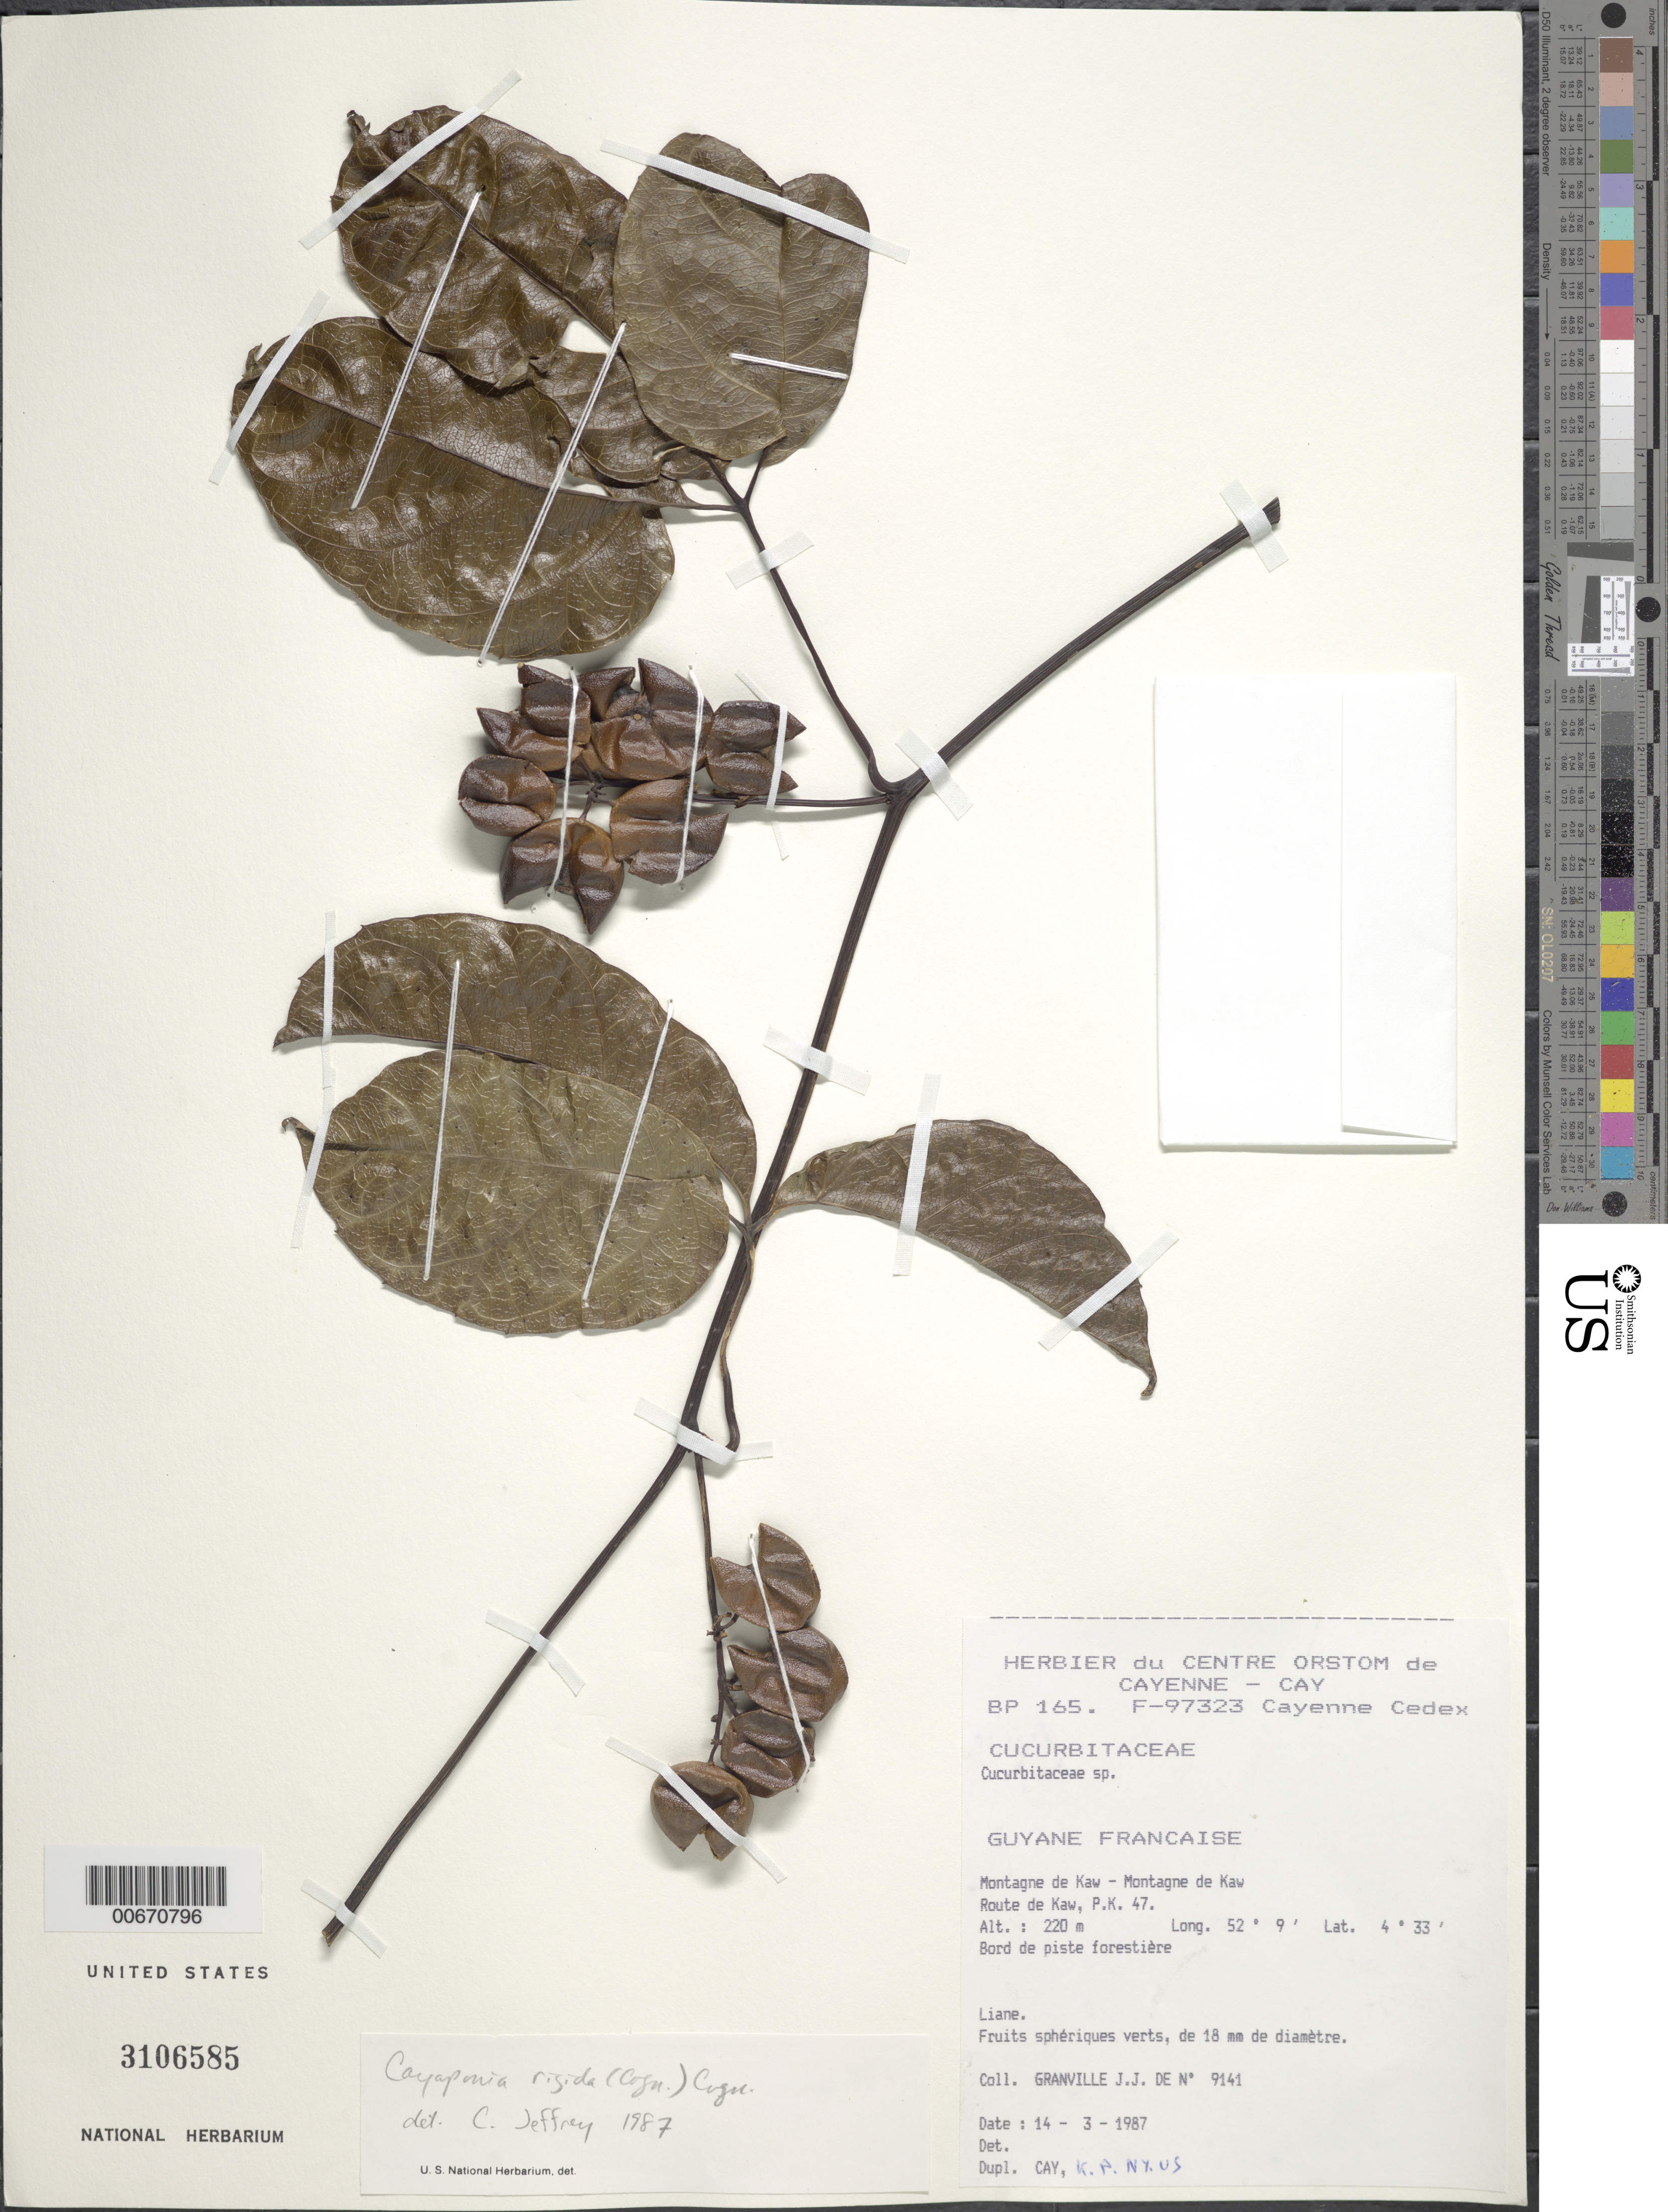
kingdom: Plantae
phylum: Tracheophyta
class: Magnoliopsida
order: Cucurbitales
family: Cucurbitaceae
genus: Cayaponia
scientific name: Cayaponia rigida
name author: (Cogn.) Cogn.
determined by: Jeffrey, C.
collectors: J.-J. de Granville et al.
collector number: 9141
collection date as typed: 14-Mar-87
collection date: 1987-03-14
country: French Guiana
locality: Montagne de Kaw, Route de Kaw, PK 47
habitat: Bord de piste forestière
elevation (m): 220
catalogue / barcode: US 3106585